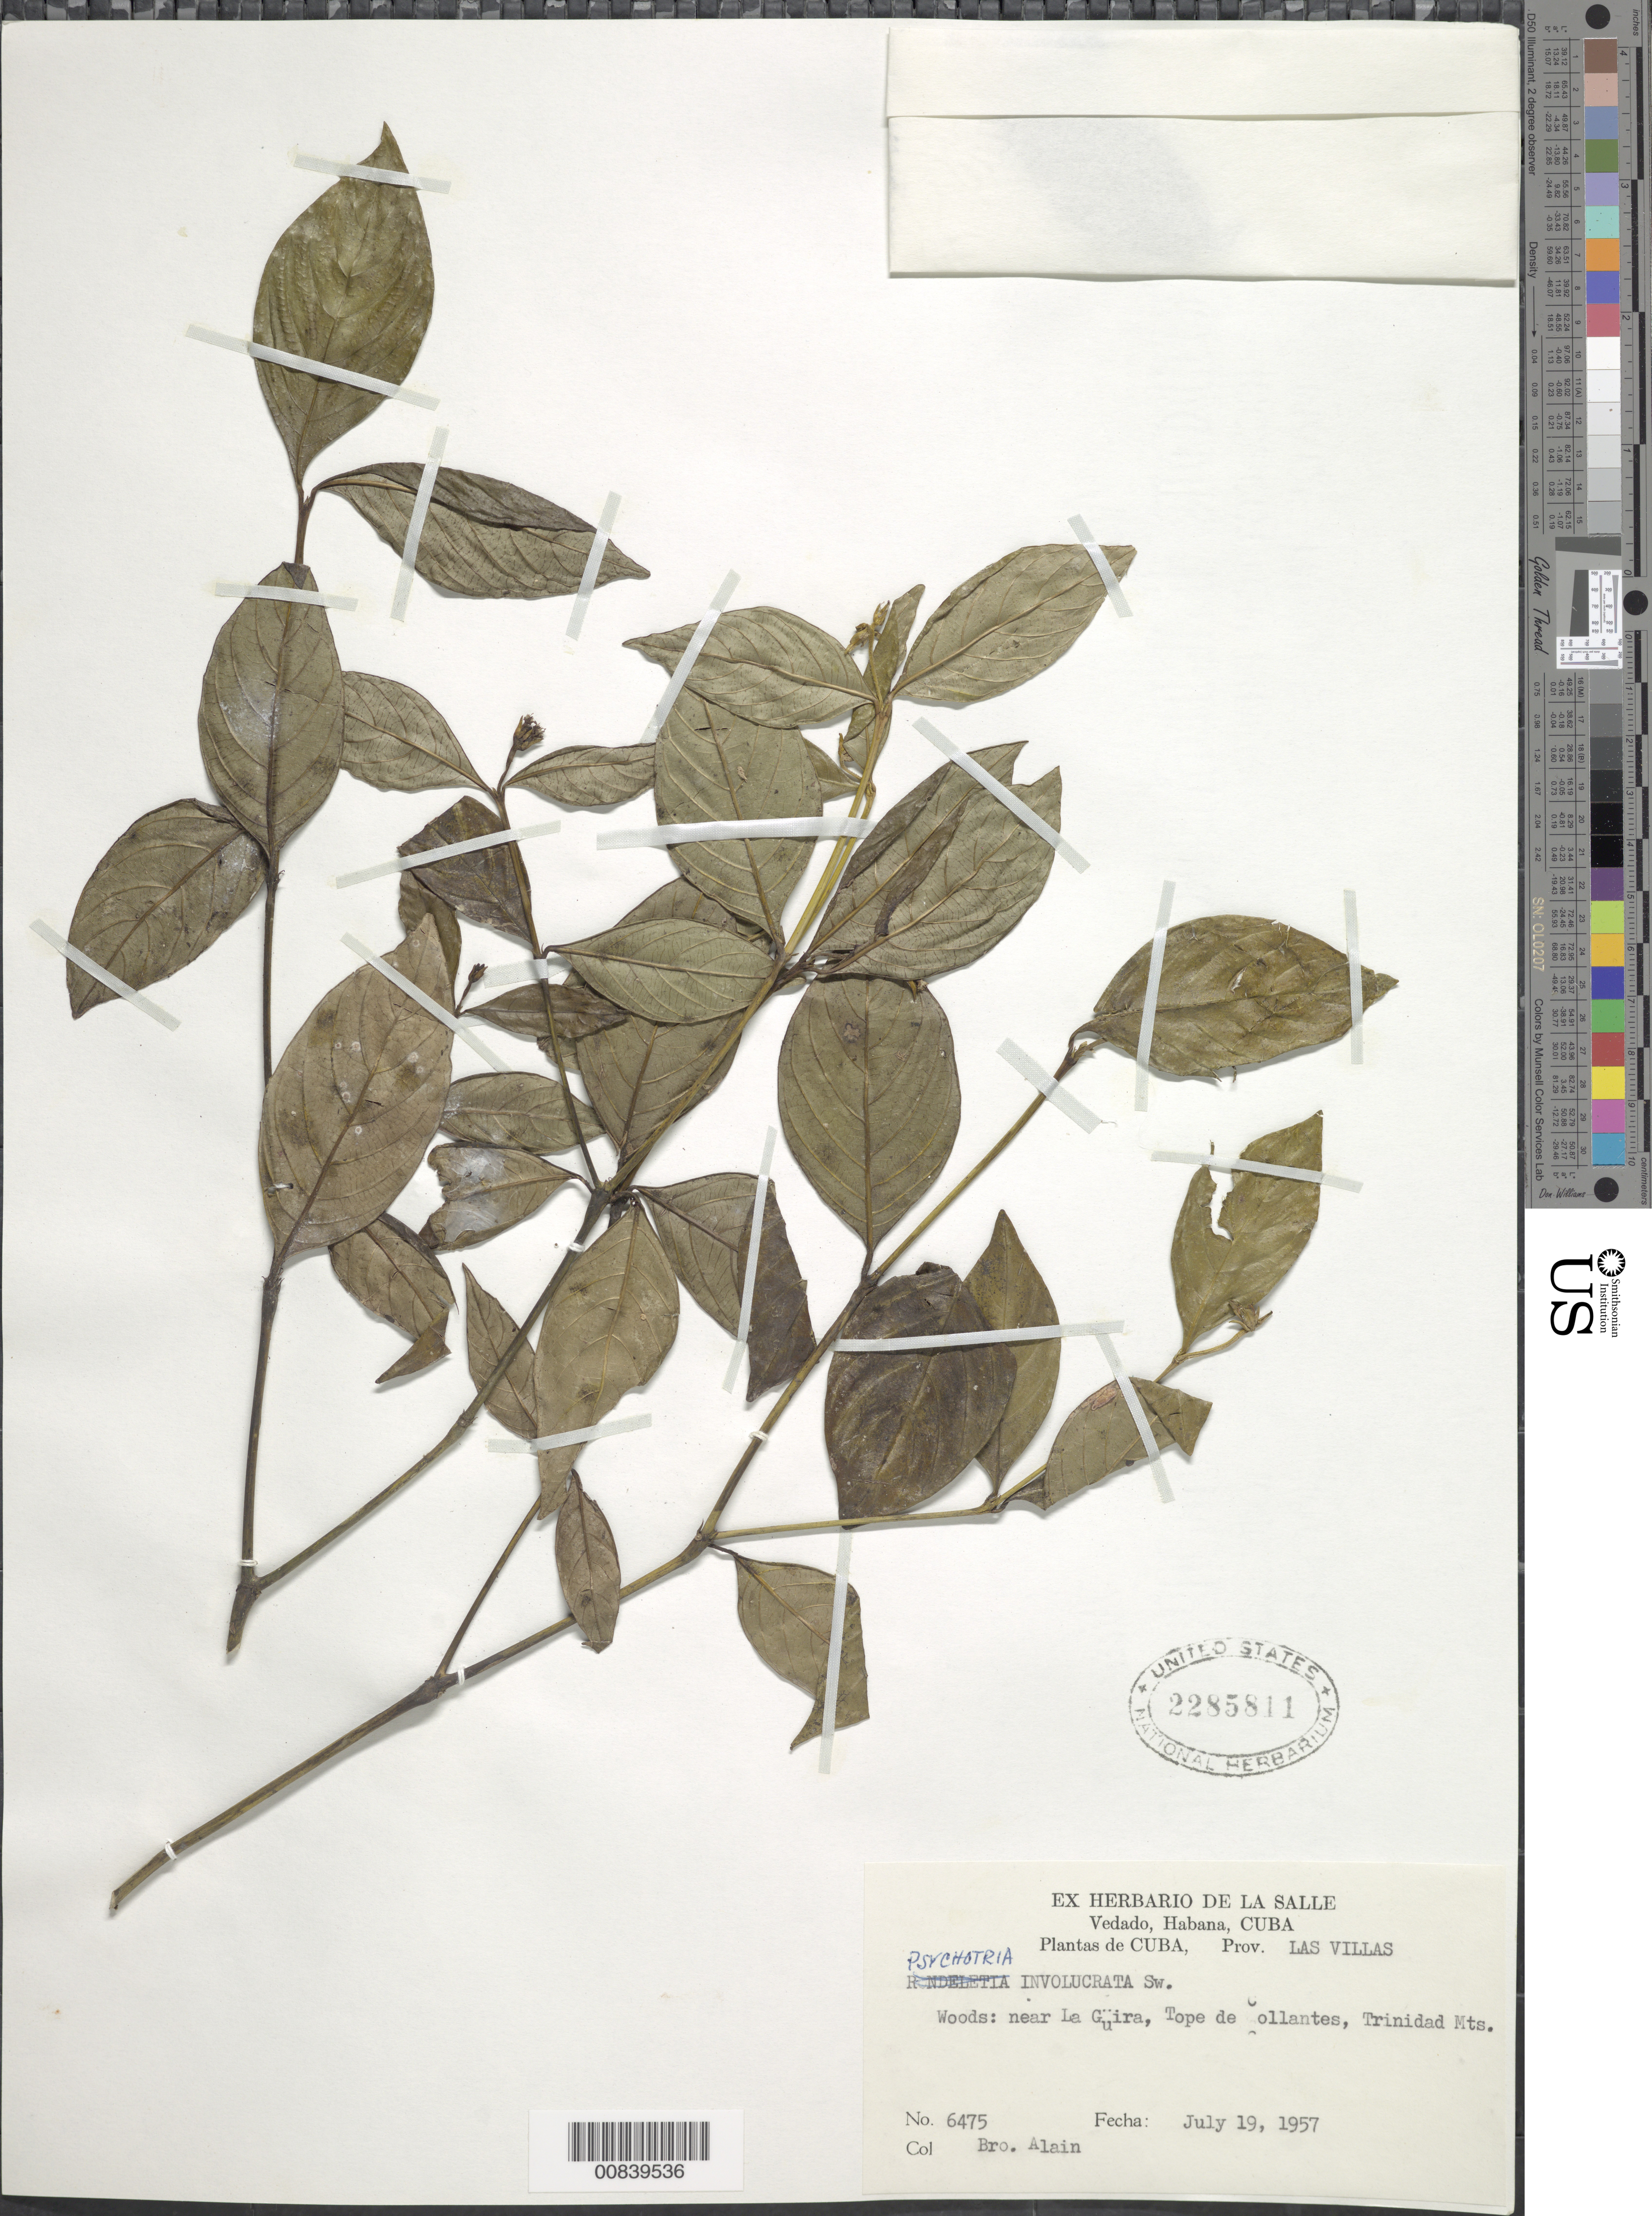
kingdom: Plantae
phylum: Tracheophyta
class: Magnoliopsida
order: Gentianales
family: Rubiaceae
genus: Psychotria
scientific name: Psychotria officinalis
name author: (Aubl.) Raeusch.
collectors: A. H. Liogier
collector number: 6475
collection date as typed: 19 Jul 1957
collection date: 1957-07-19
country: Cuba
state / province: Las Villas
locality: Near La Güira, Tope de Collantes, Trinidad Mts.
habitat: Woods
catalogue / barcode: US 2285811